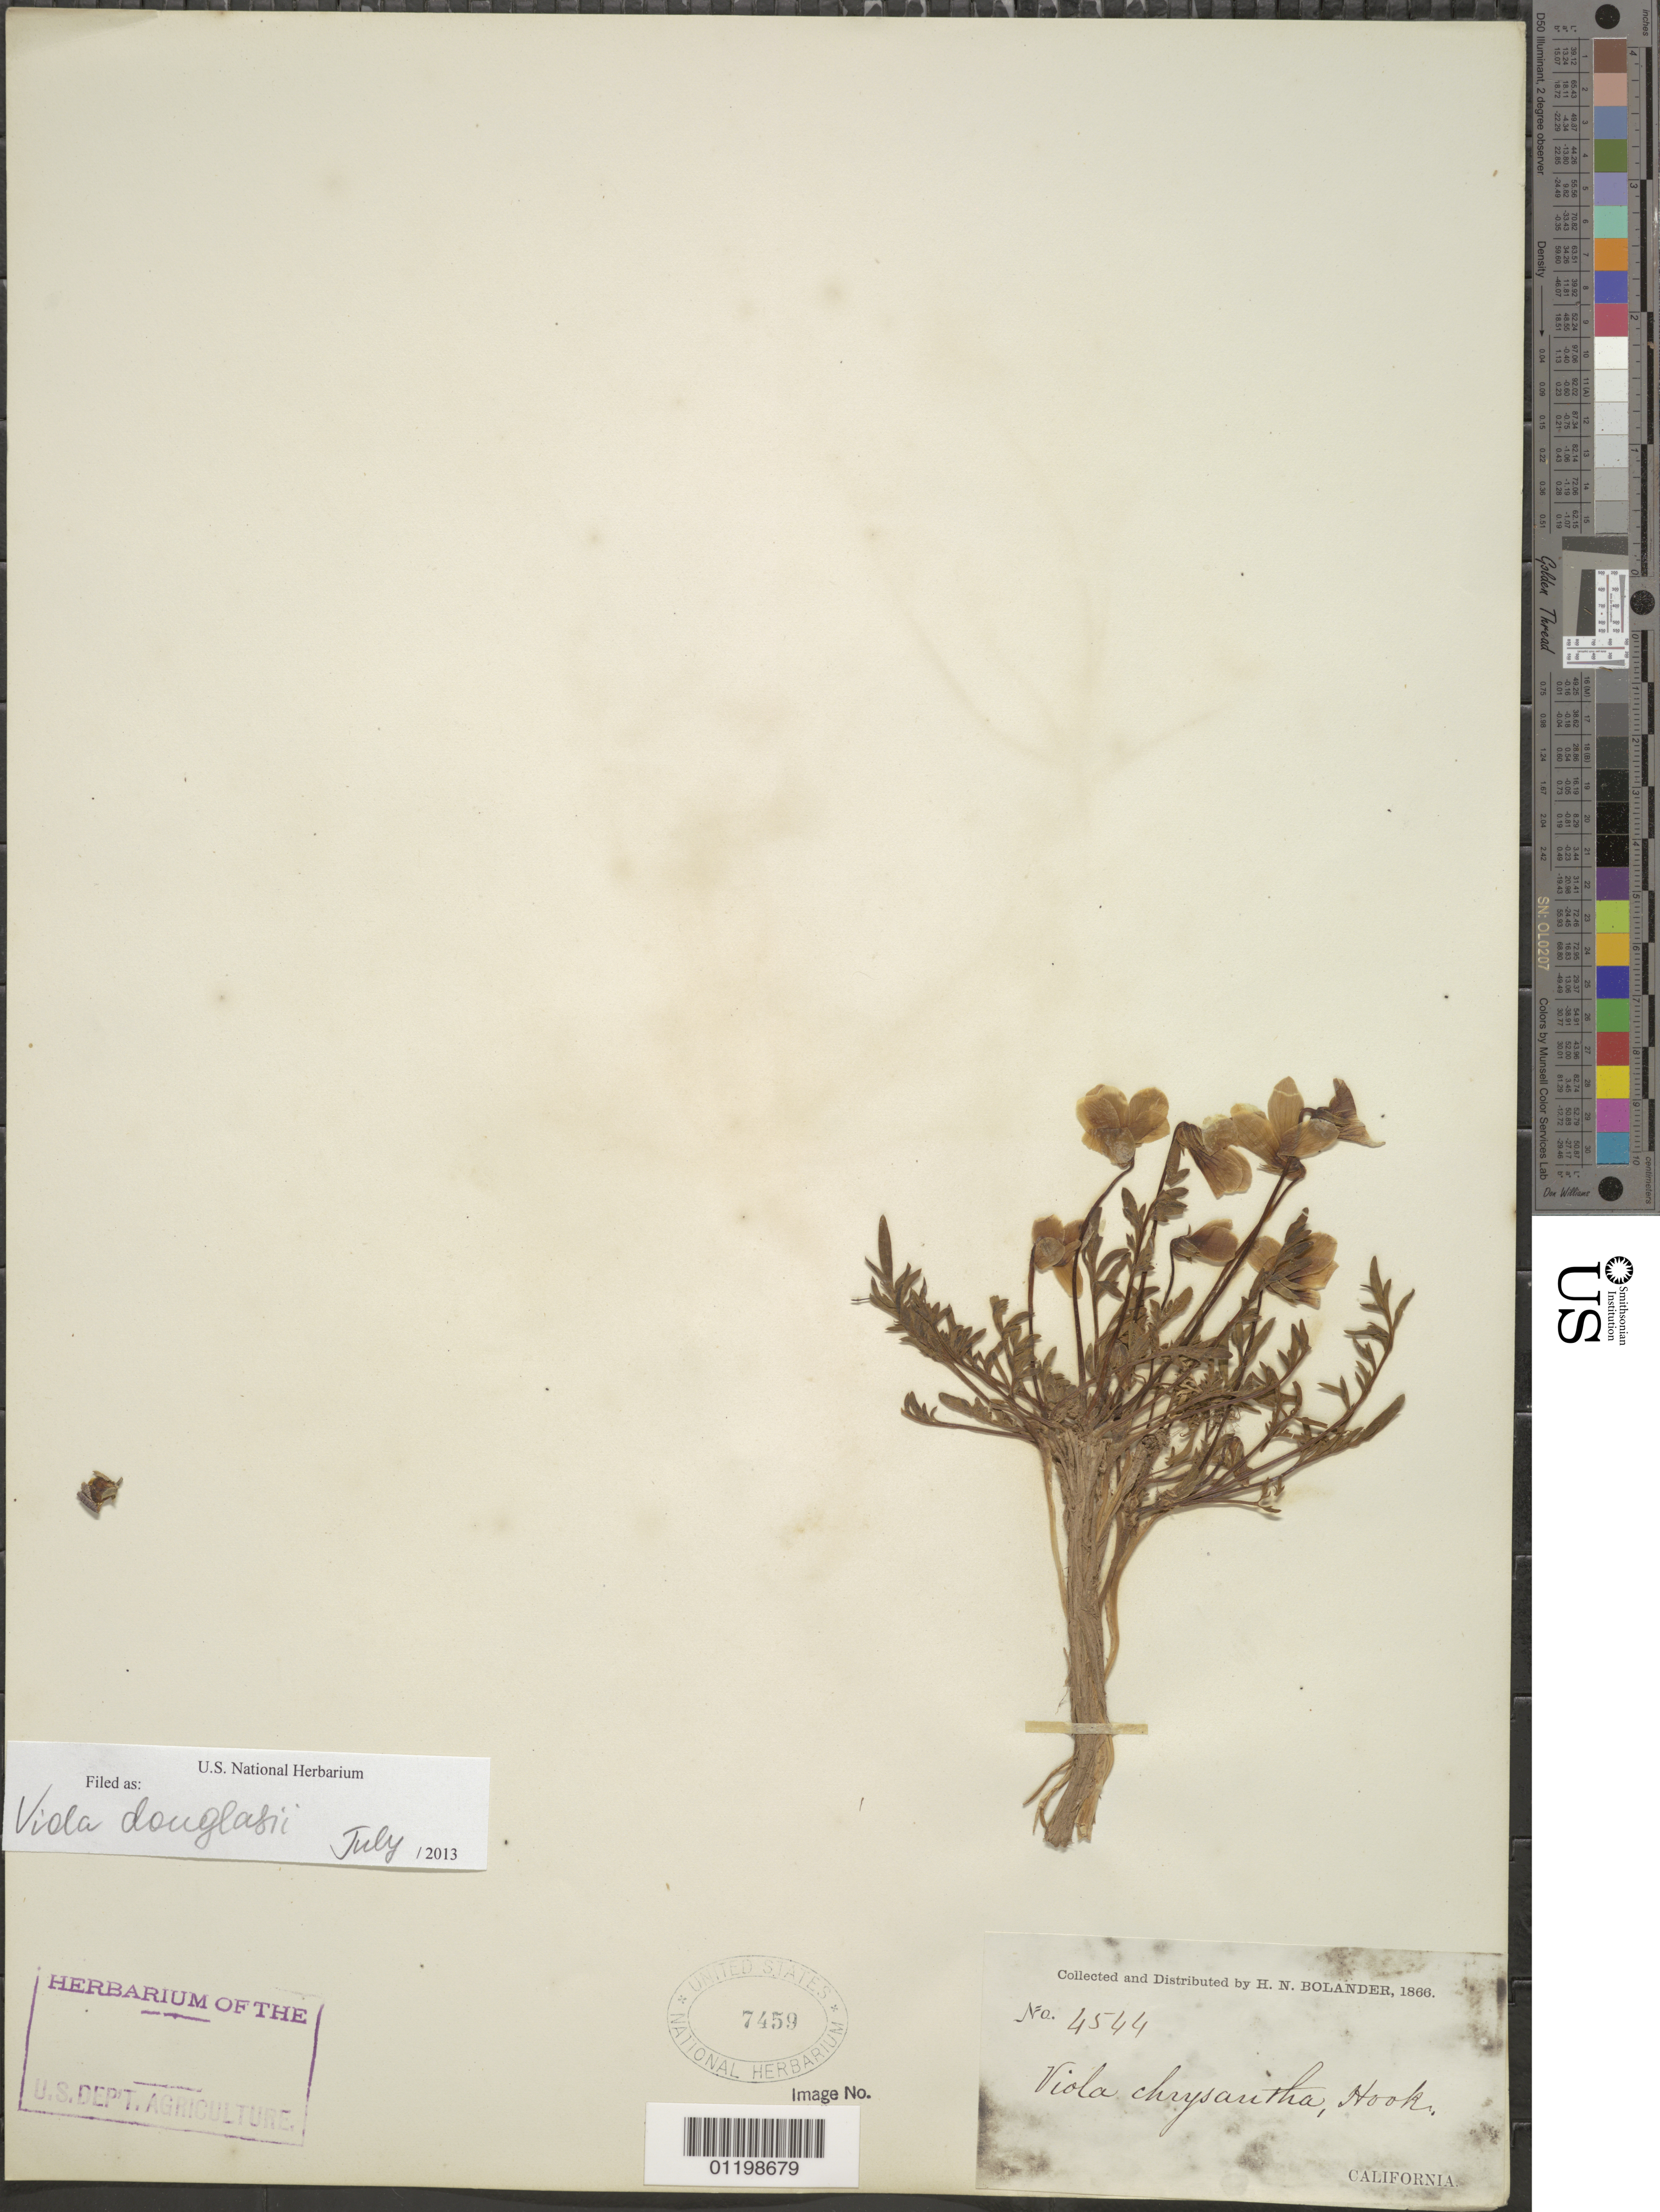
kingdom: Plantae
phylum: Tracheophyta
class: Magnoliopsida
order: Malpighiales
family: Violaceae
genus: Viola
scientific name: Viola douglasii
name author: Steud.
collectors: H. Bolander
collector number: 4544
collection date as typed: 1866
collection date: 1866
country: United States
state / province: California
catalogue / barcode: US 7459